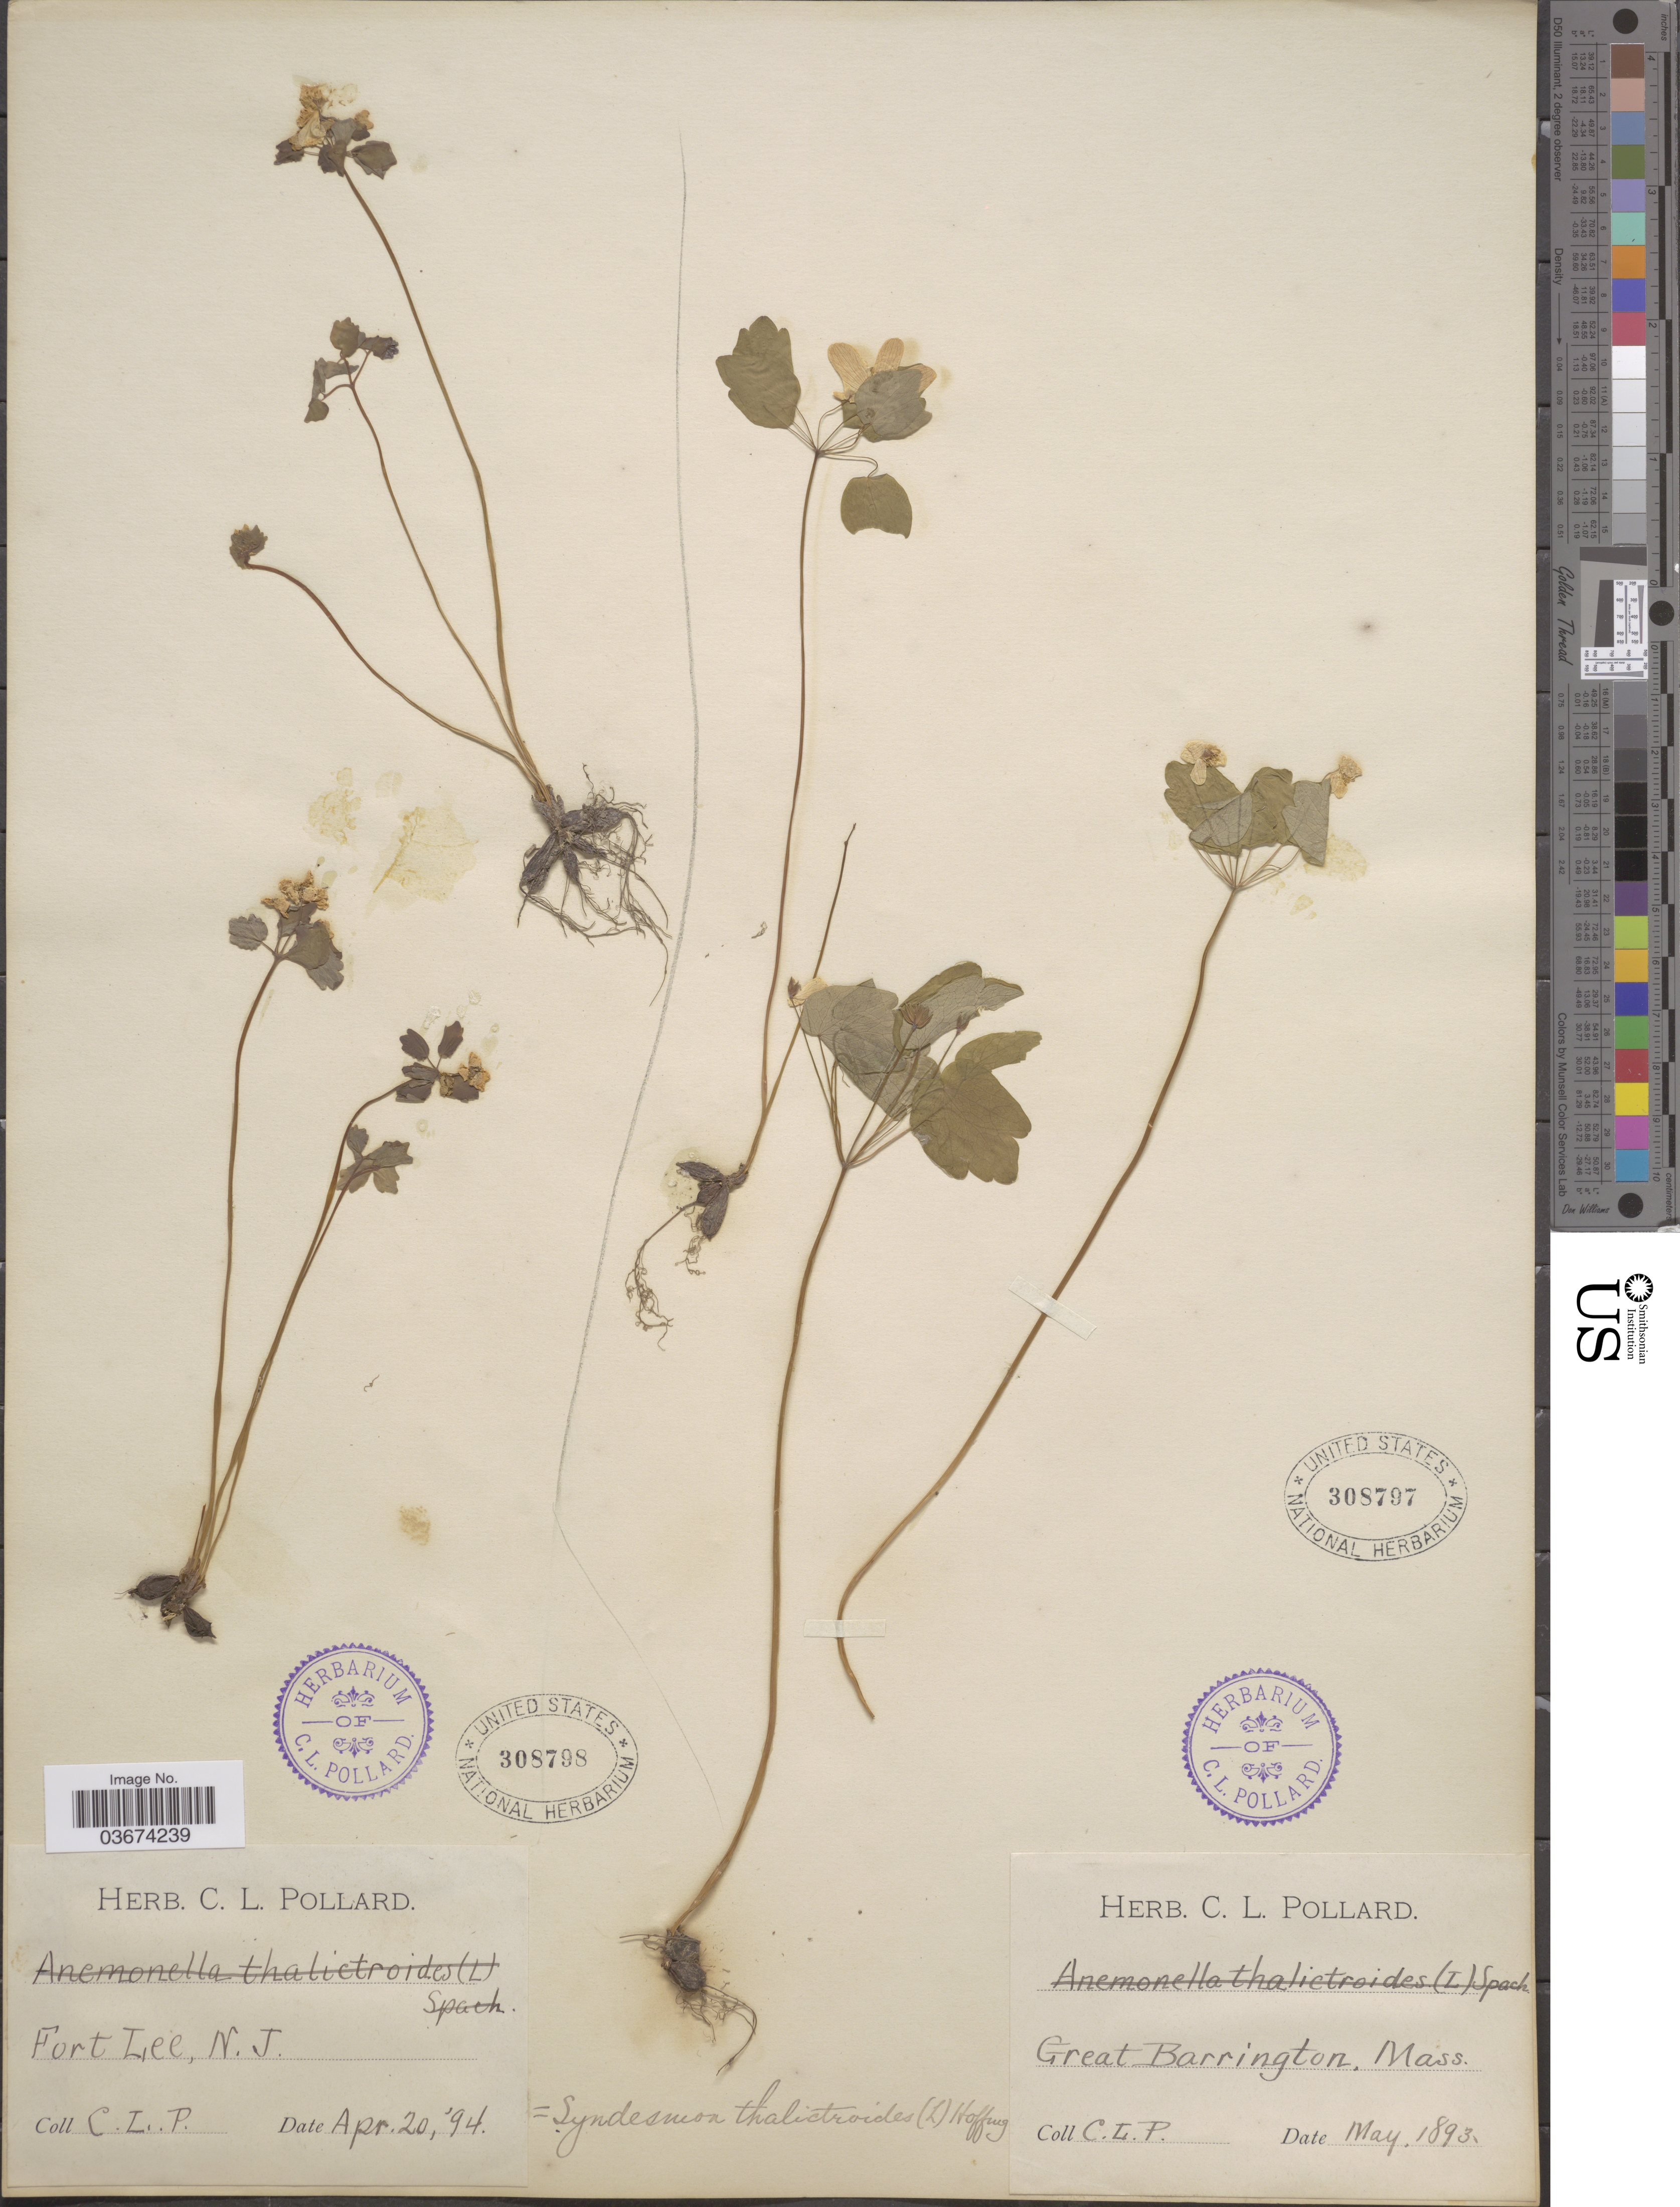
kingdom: Plantae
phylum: Tracheophyta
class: Magnoliopsida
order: Ranunculales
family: Ranunculaceae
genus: Thalictrum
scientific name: Thalictrum thalictroides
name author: (L.) A.J. Eames & B. Boivin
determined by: Strong, M. T., (US), Smithsonian Institution - National Museum of Natural History (UNITED STATES)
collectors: C. L. Pollard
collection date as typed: Transcribed d/m/y: 20/4/94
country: United States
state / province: New Jersey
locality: Fort Lee.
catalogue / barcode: US 308798